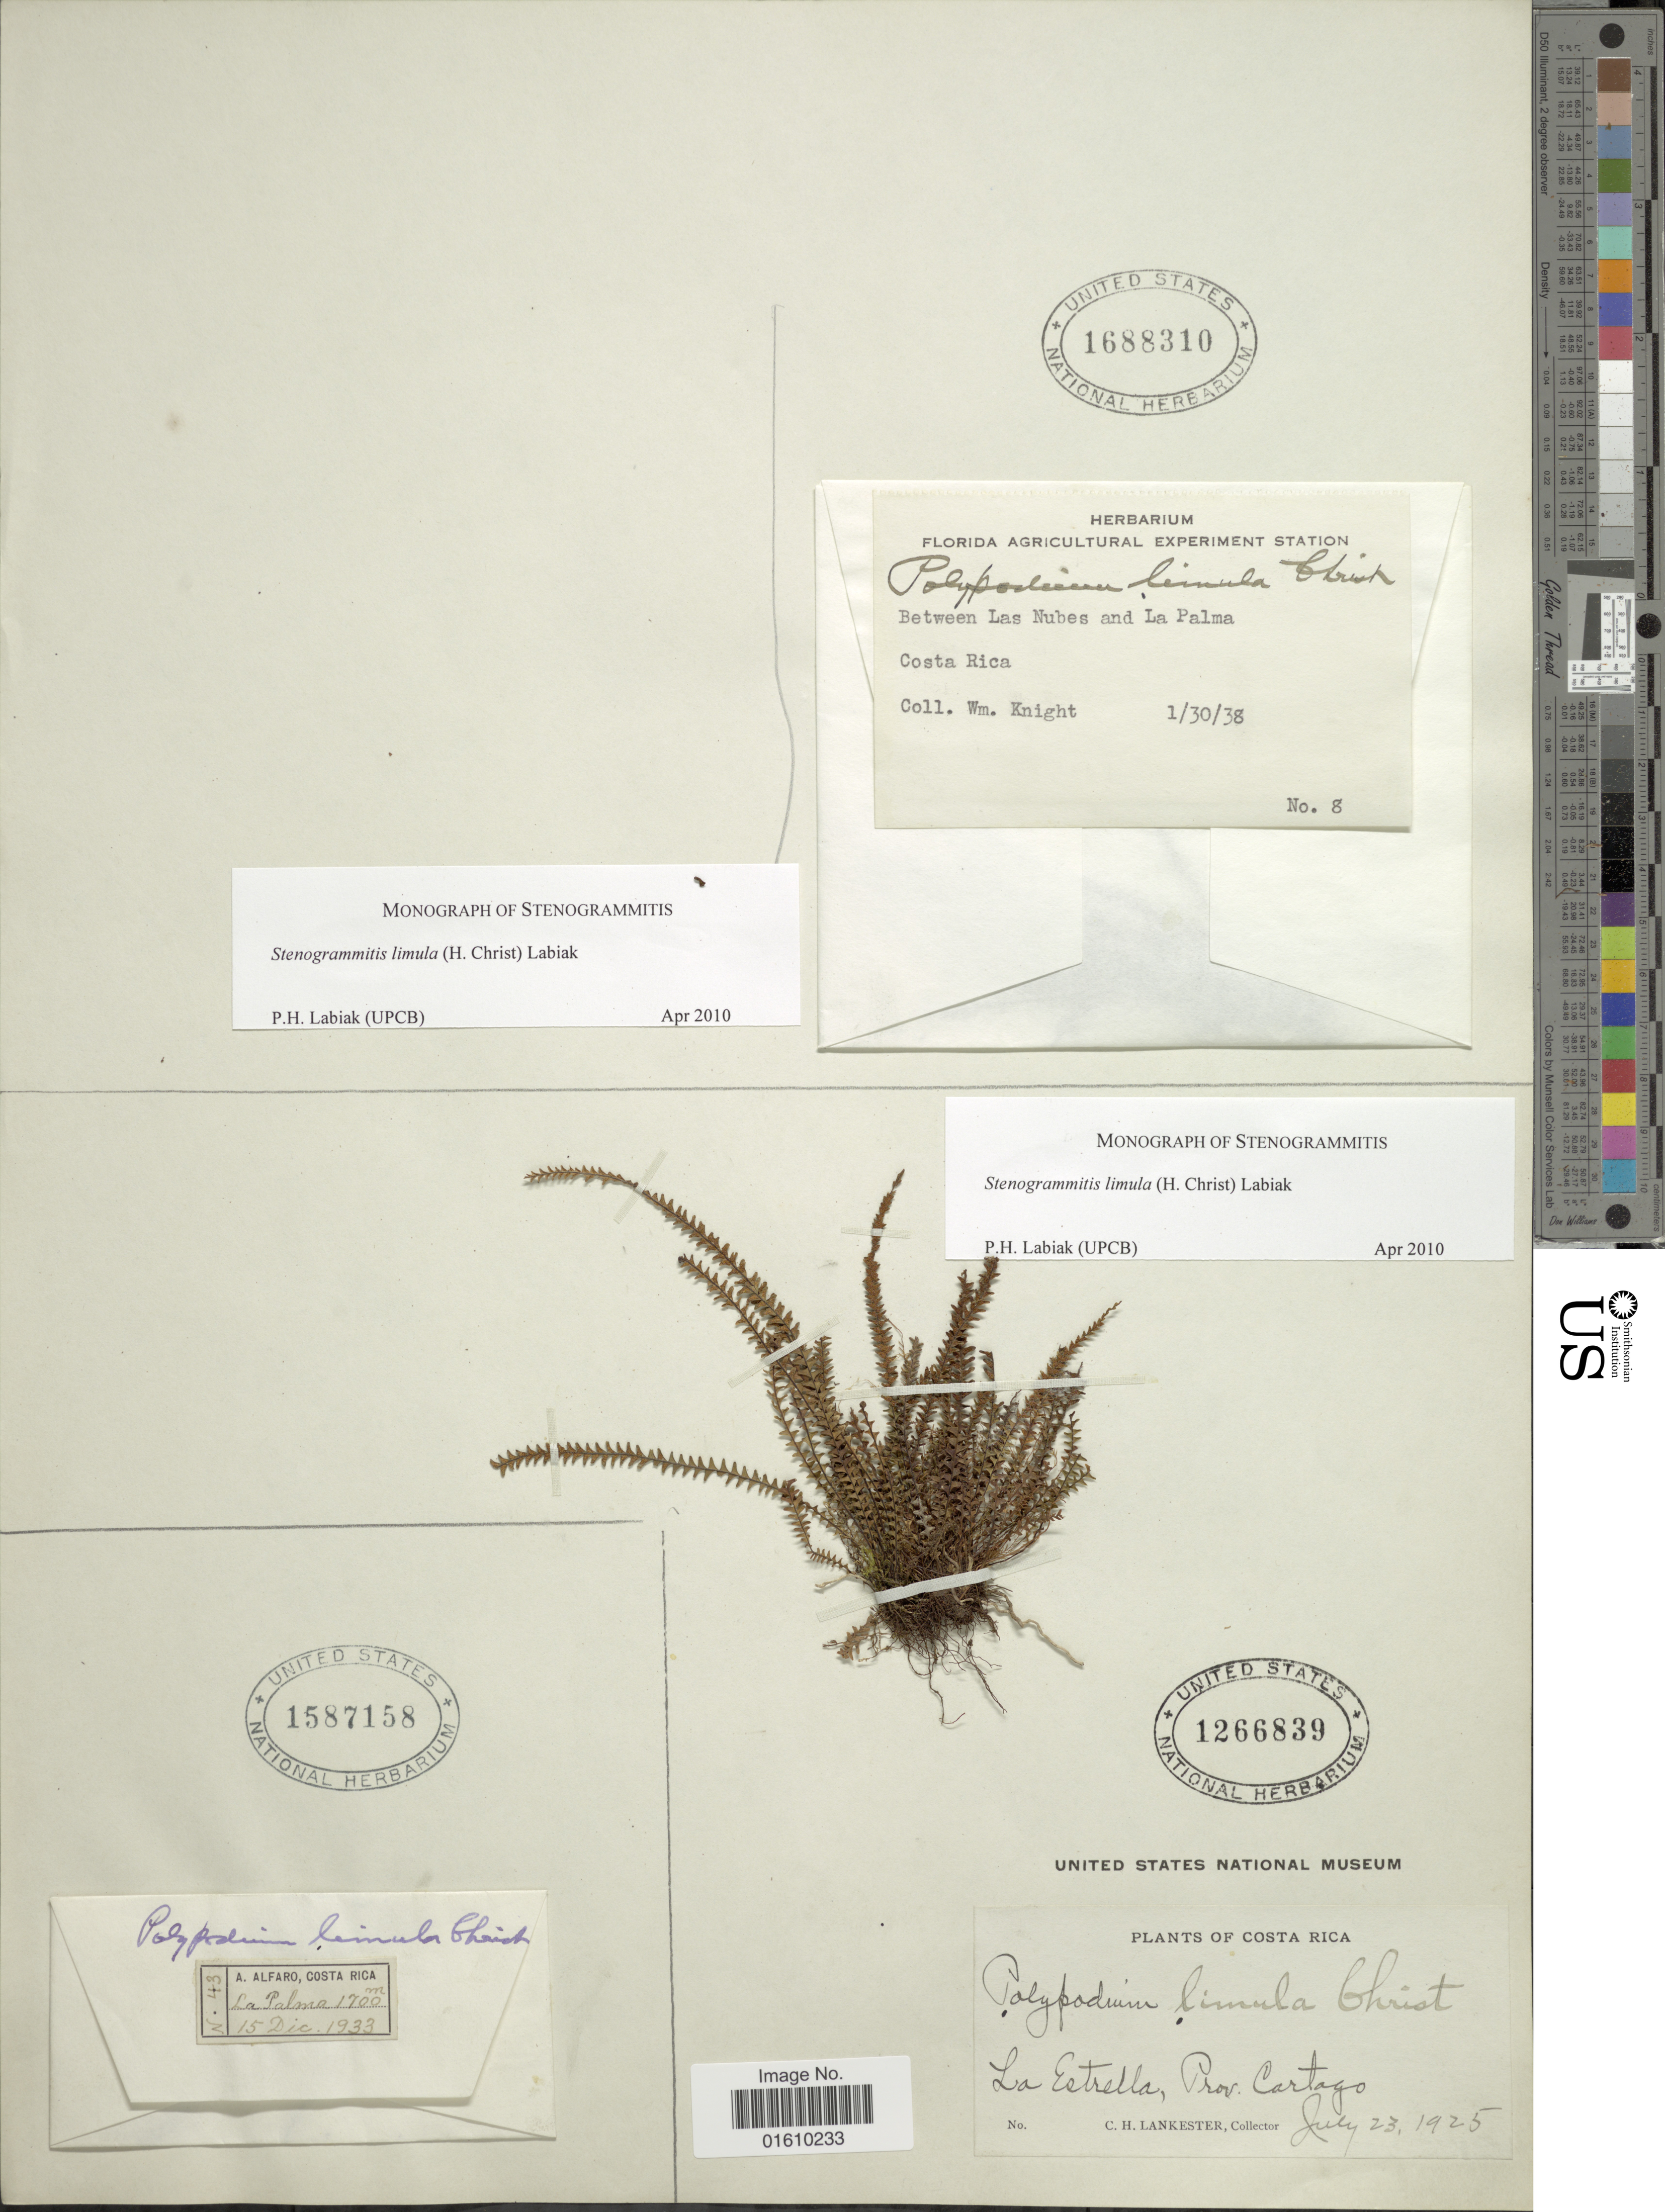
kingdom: Plantae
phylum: Tracheophyta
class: Polypodiopsida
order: Polypodiales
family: Polypodiaceae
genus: Stenogrammitis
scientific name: Stenogrammitis limula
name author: (Christ) Labiak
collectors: C. H. Lankester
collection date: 1925-07-23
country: Costa Rica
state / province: Cartago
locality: La Estrella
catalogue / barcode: US 1266839